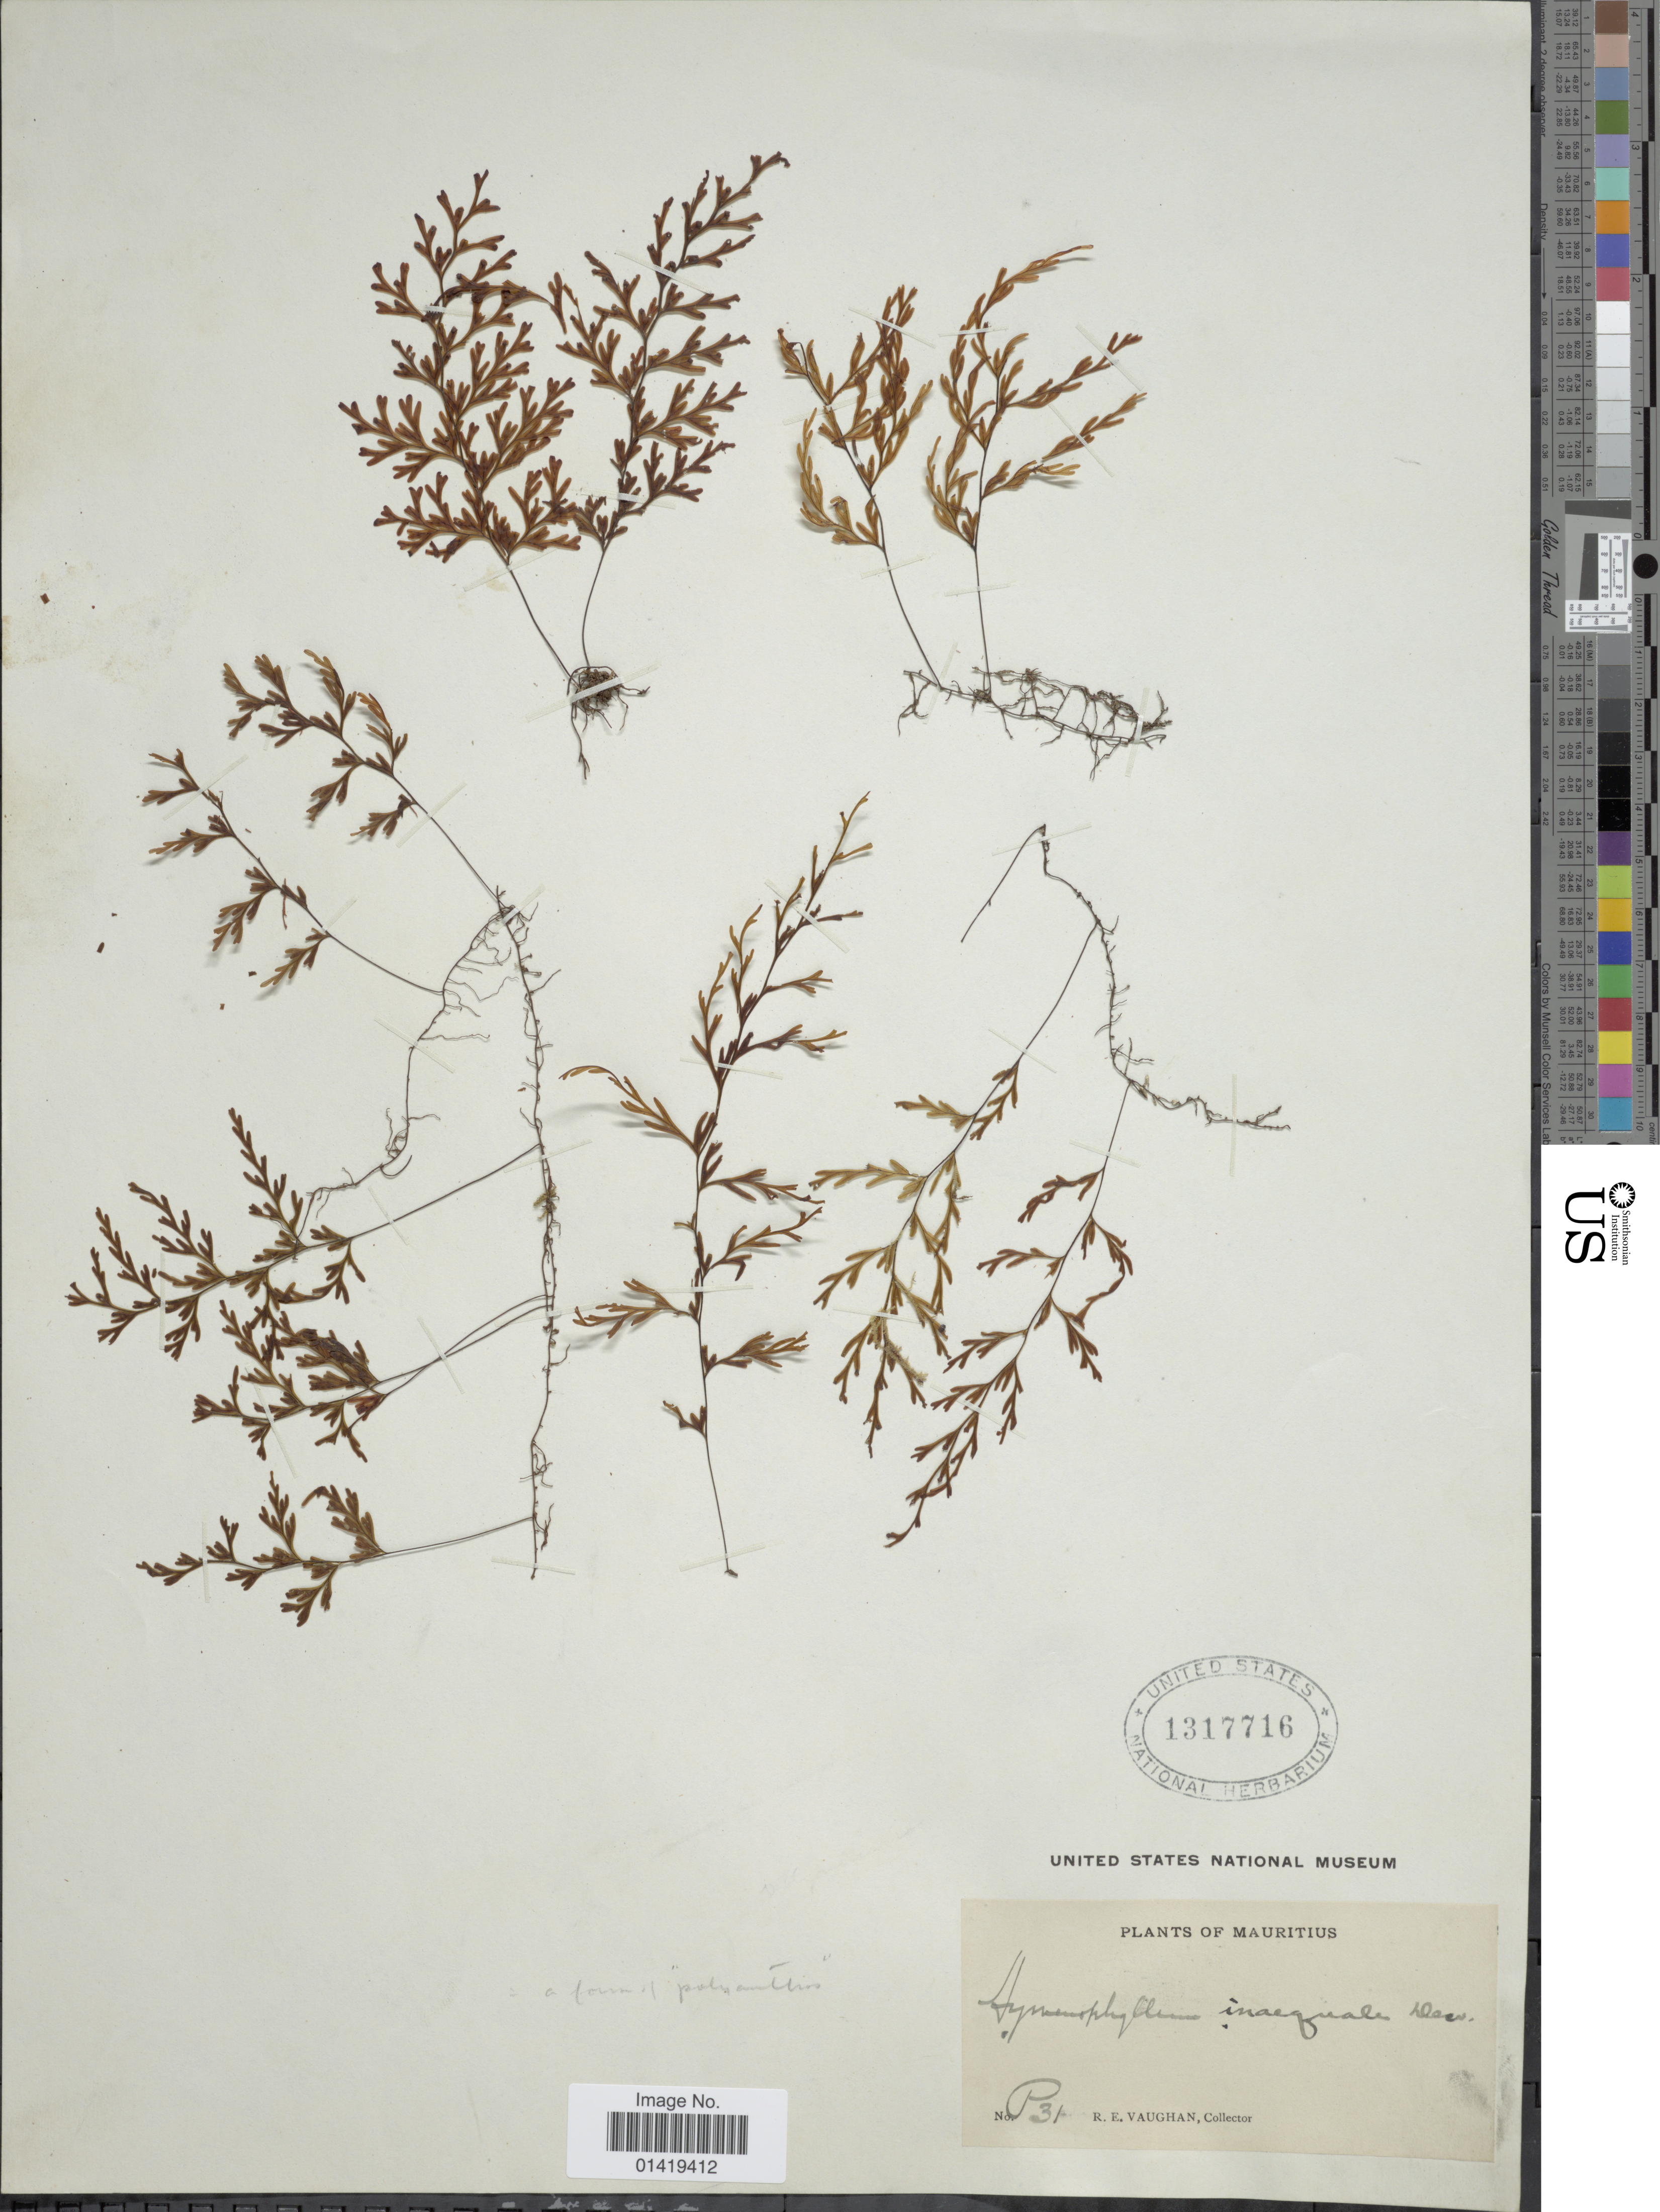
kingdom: Plantae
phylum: Tracheophyta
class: Polypodiopsida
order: Hymenophyllales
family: Hymenophyllaceae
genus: Hymenophyllum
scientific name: Hymenophyllum polyanthos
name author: (Sw.) Sw.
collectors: R. Vaughan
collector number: P31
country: Mauritius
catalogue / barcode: US 1317716